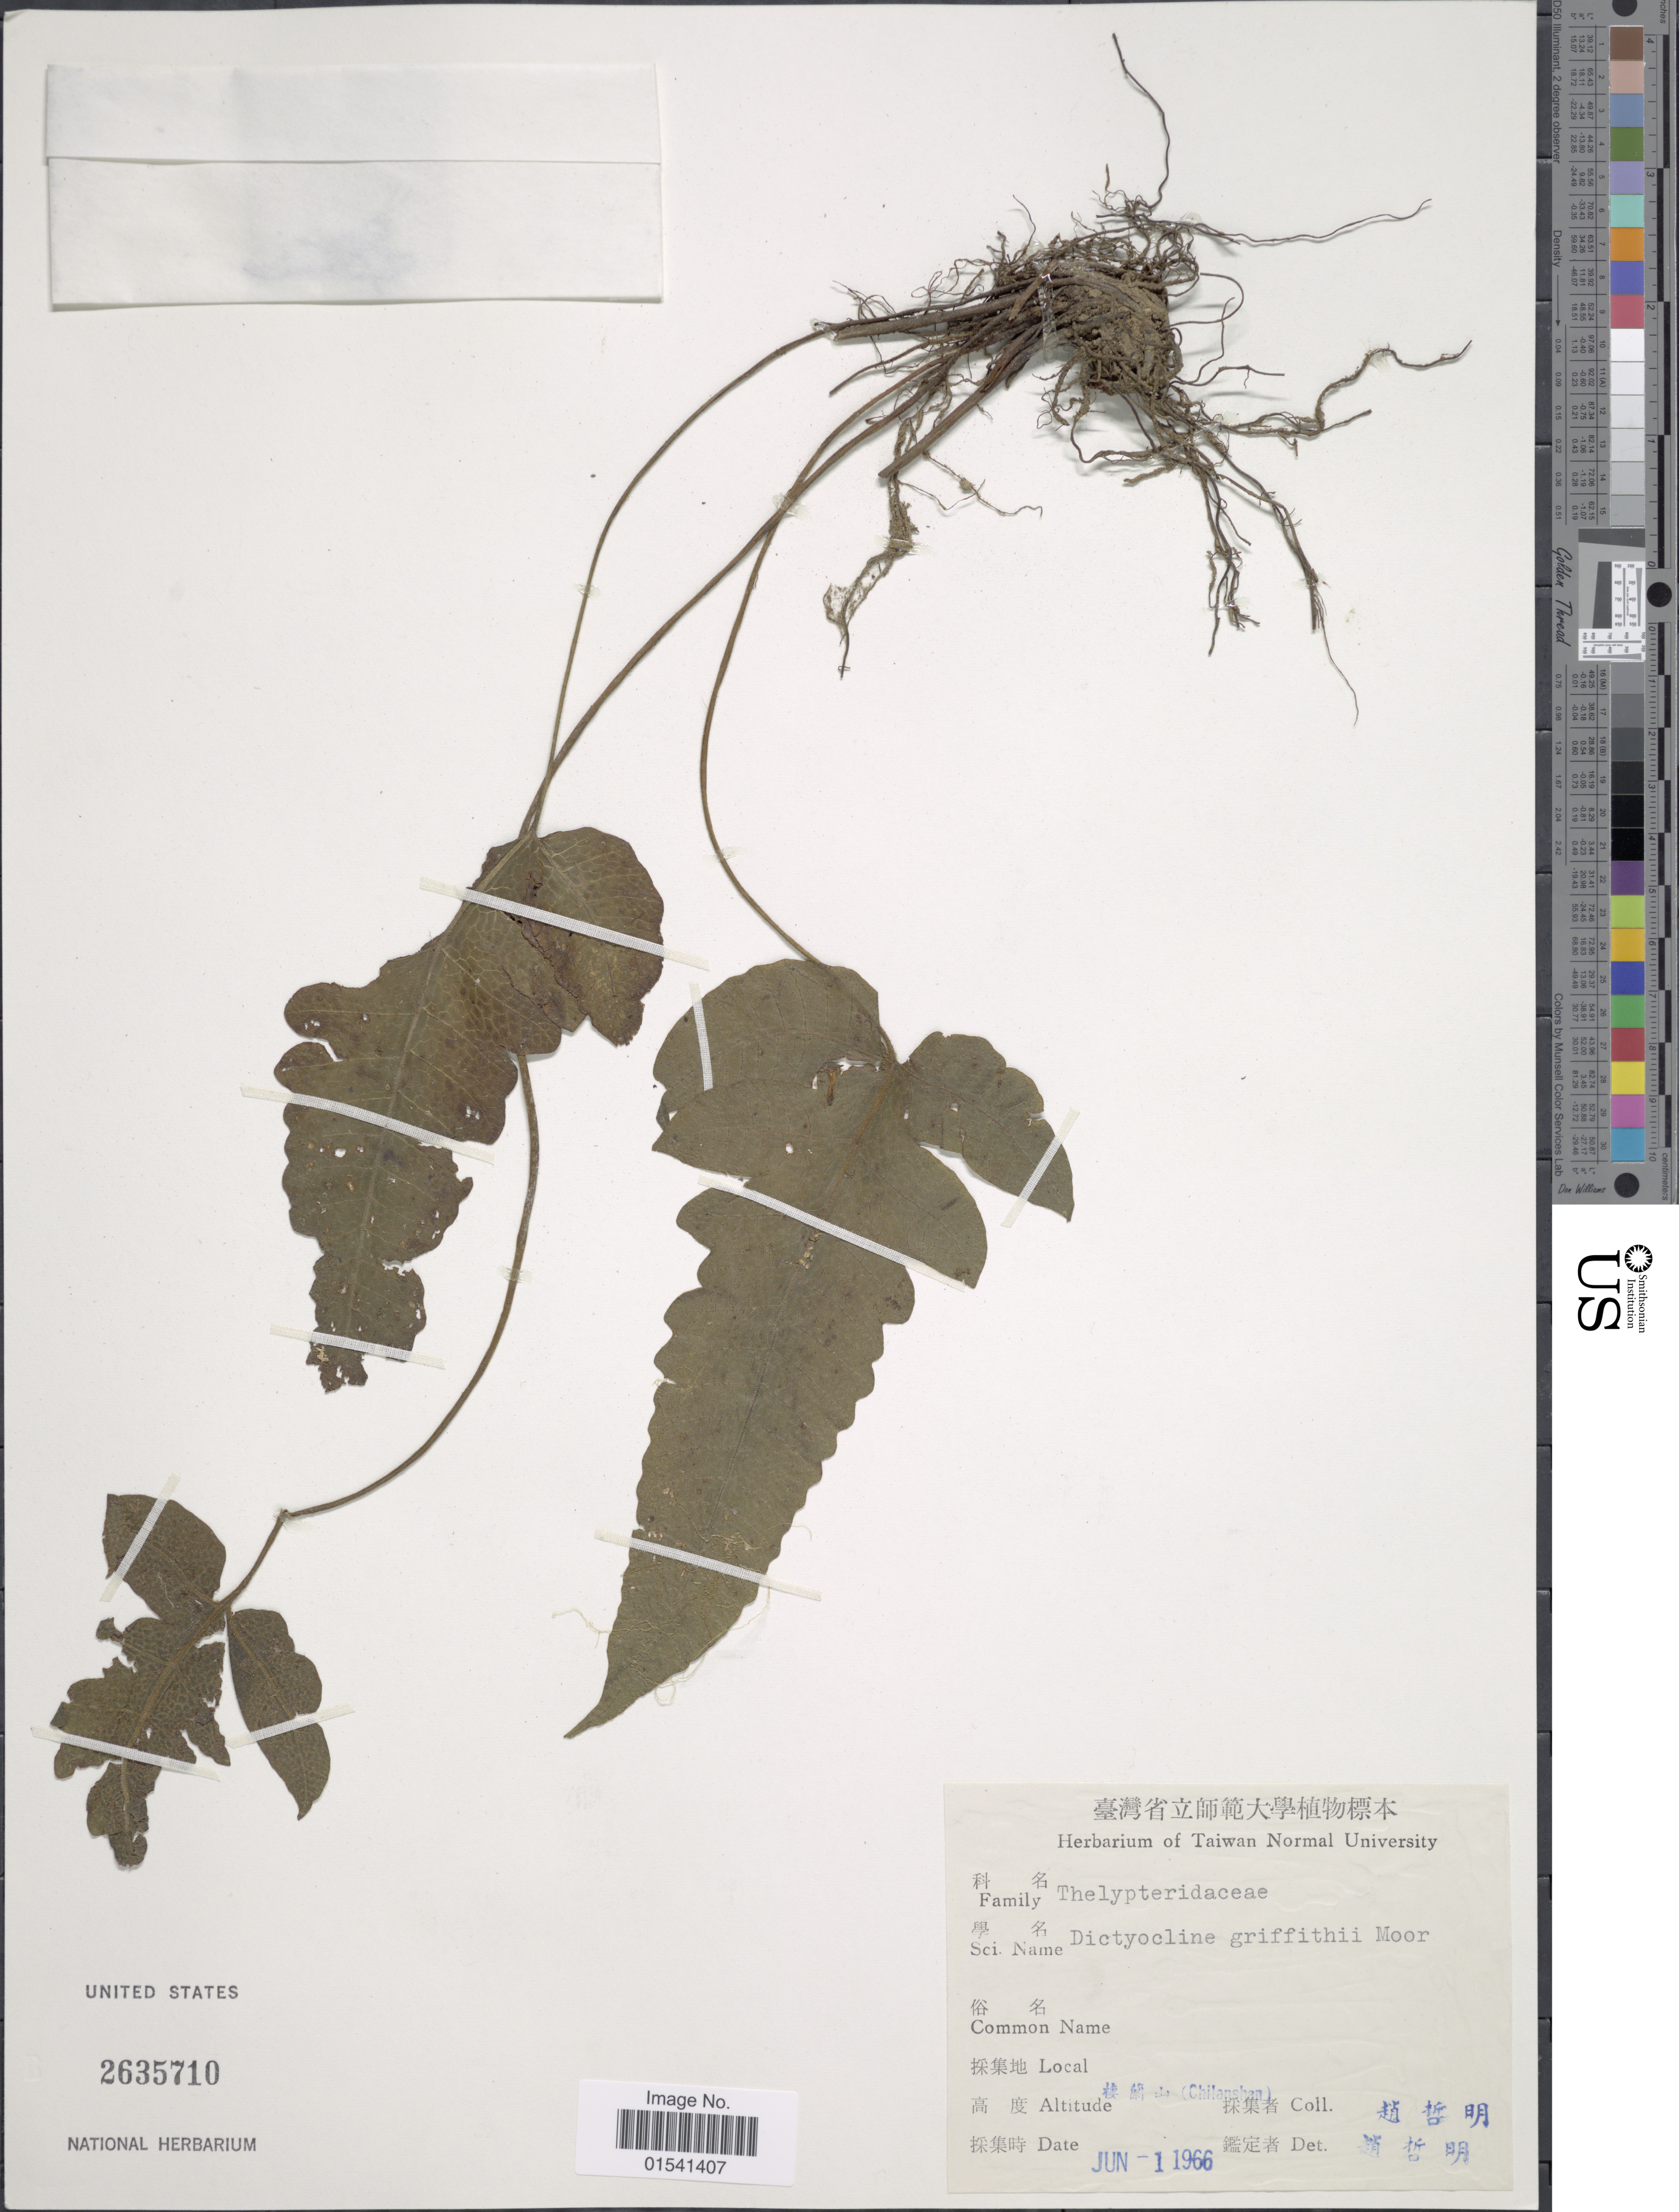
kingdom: Plantae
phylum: Tracheophyta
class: Polypodiopsida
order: Polypodiales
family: Thelypteridaceae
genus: Stegnogramma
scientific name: Stegnogramma griffithii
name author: (T. Moore) K. Iwats.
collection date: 1966-06-01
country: Taiwan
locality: X (Chilansan)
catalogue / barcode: US 2635710